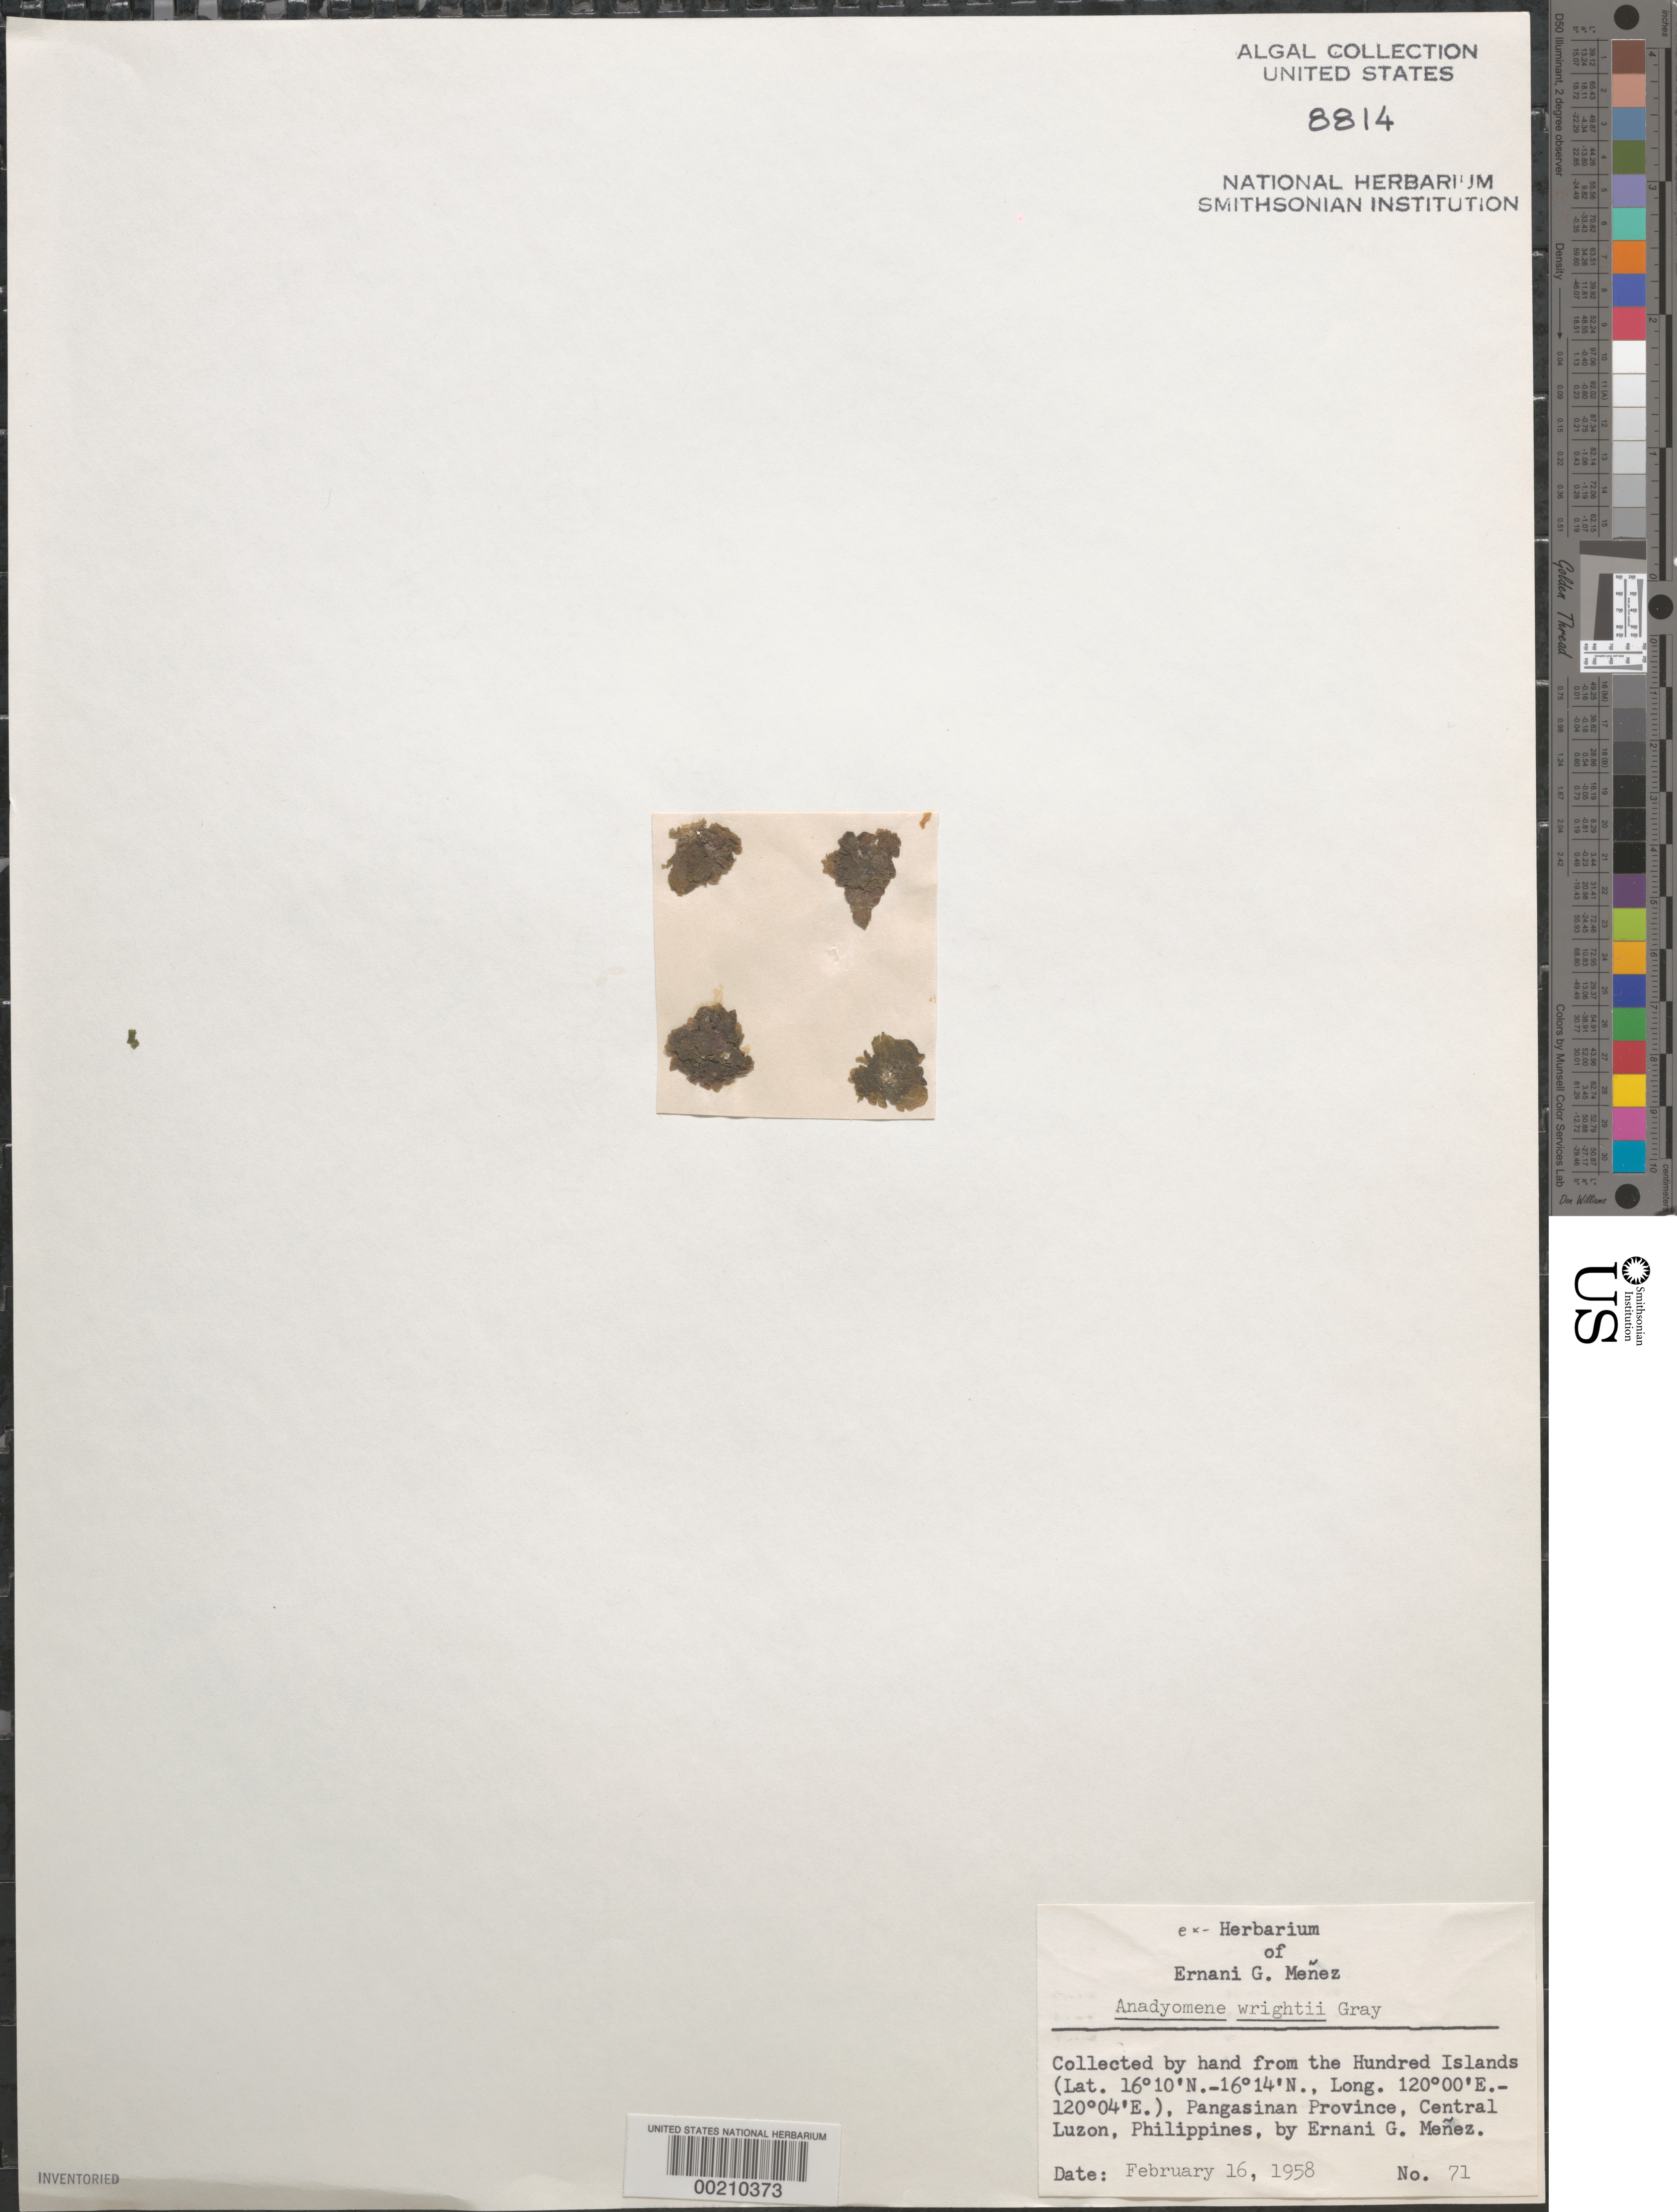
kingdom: Plantae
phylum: Chlorophyta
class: Ulvophyceae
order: Cladophorales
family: Anadyomenaceae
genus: Anadyomene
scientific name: Anadyomene wrightii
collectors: Meñez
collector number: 71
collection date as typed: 16 Feb 1958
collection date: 1958-02-16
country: Philippines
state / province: Ilocos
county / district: Pangasinan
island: Luzon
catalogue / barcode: US 8814